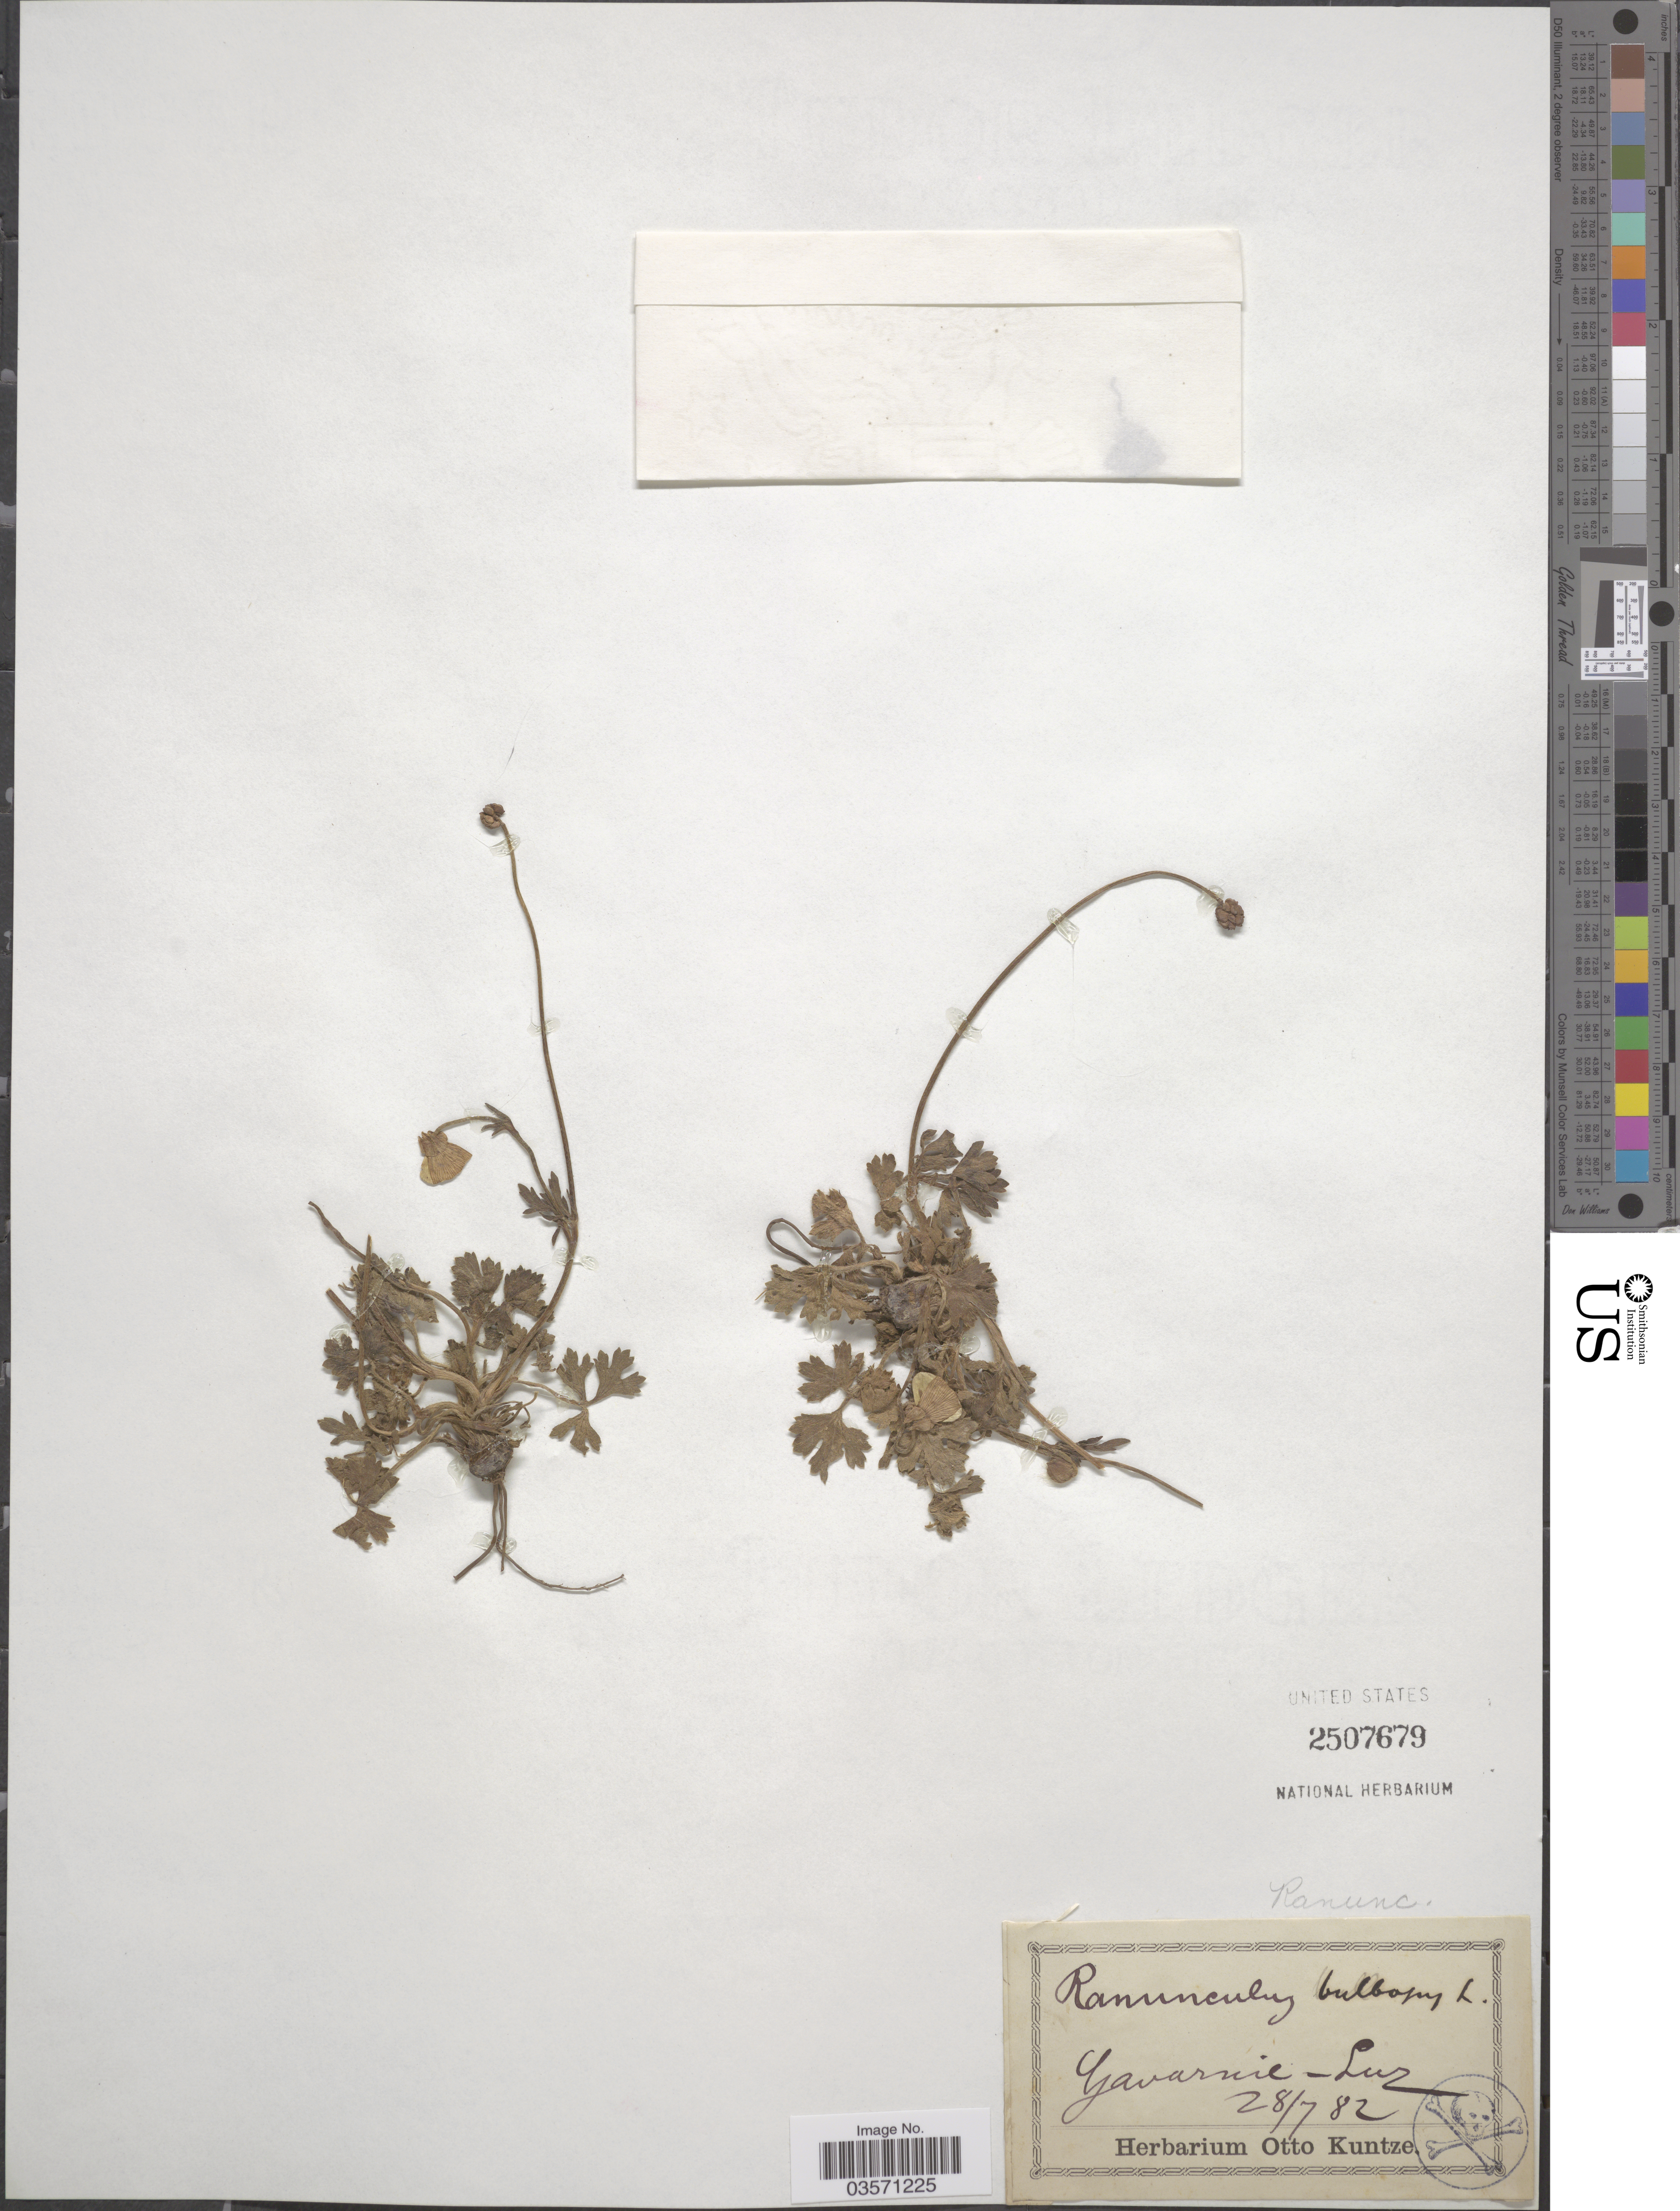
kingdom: Plantae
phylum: Tracheophyta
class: Magnoliopsida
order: Ranunculales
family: Ranunculaceae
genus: Ranunculus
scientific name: Ranunculus bulbosus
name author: L.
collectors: ex herb. Otto Kuntze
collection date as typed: Transcribed d/m/y: 28/7/82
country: France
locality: Gavarnie-Luz.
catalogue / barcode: US 2507679